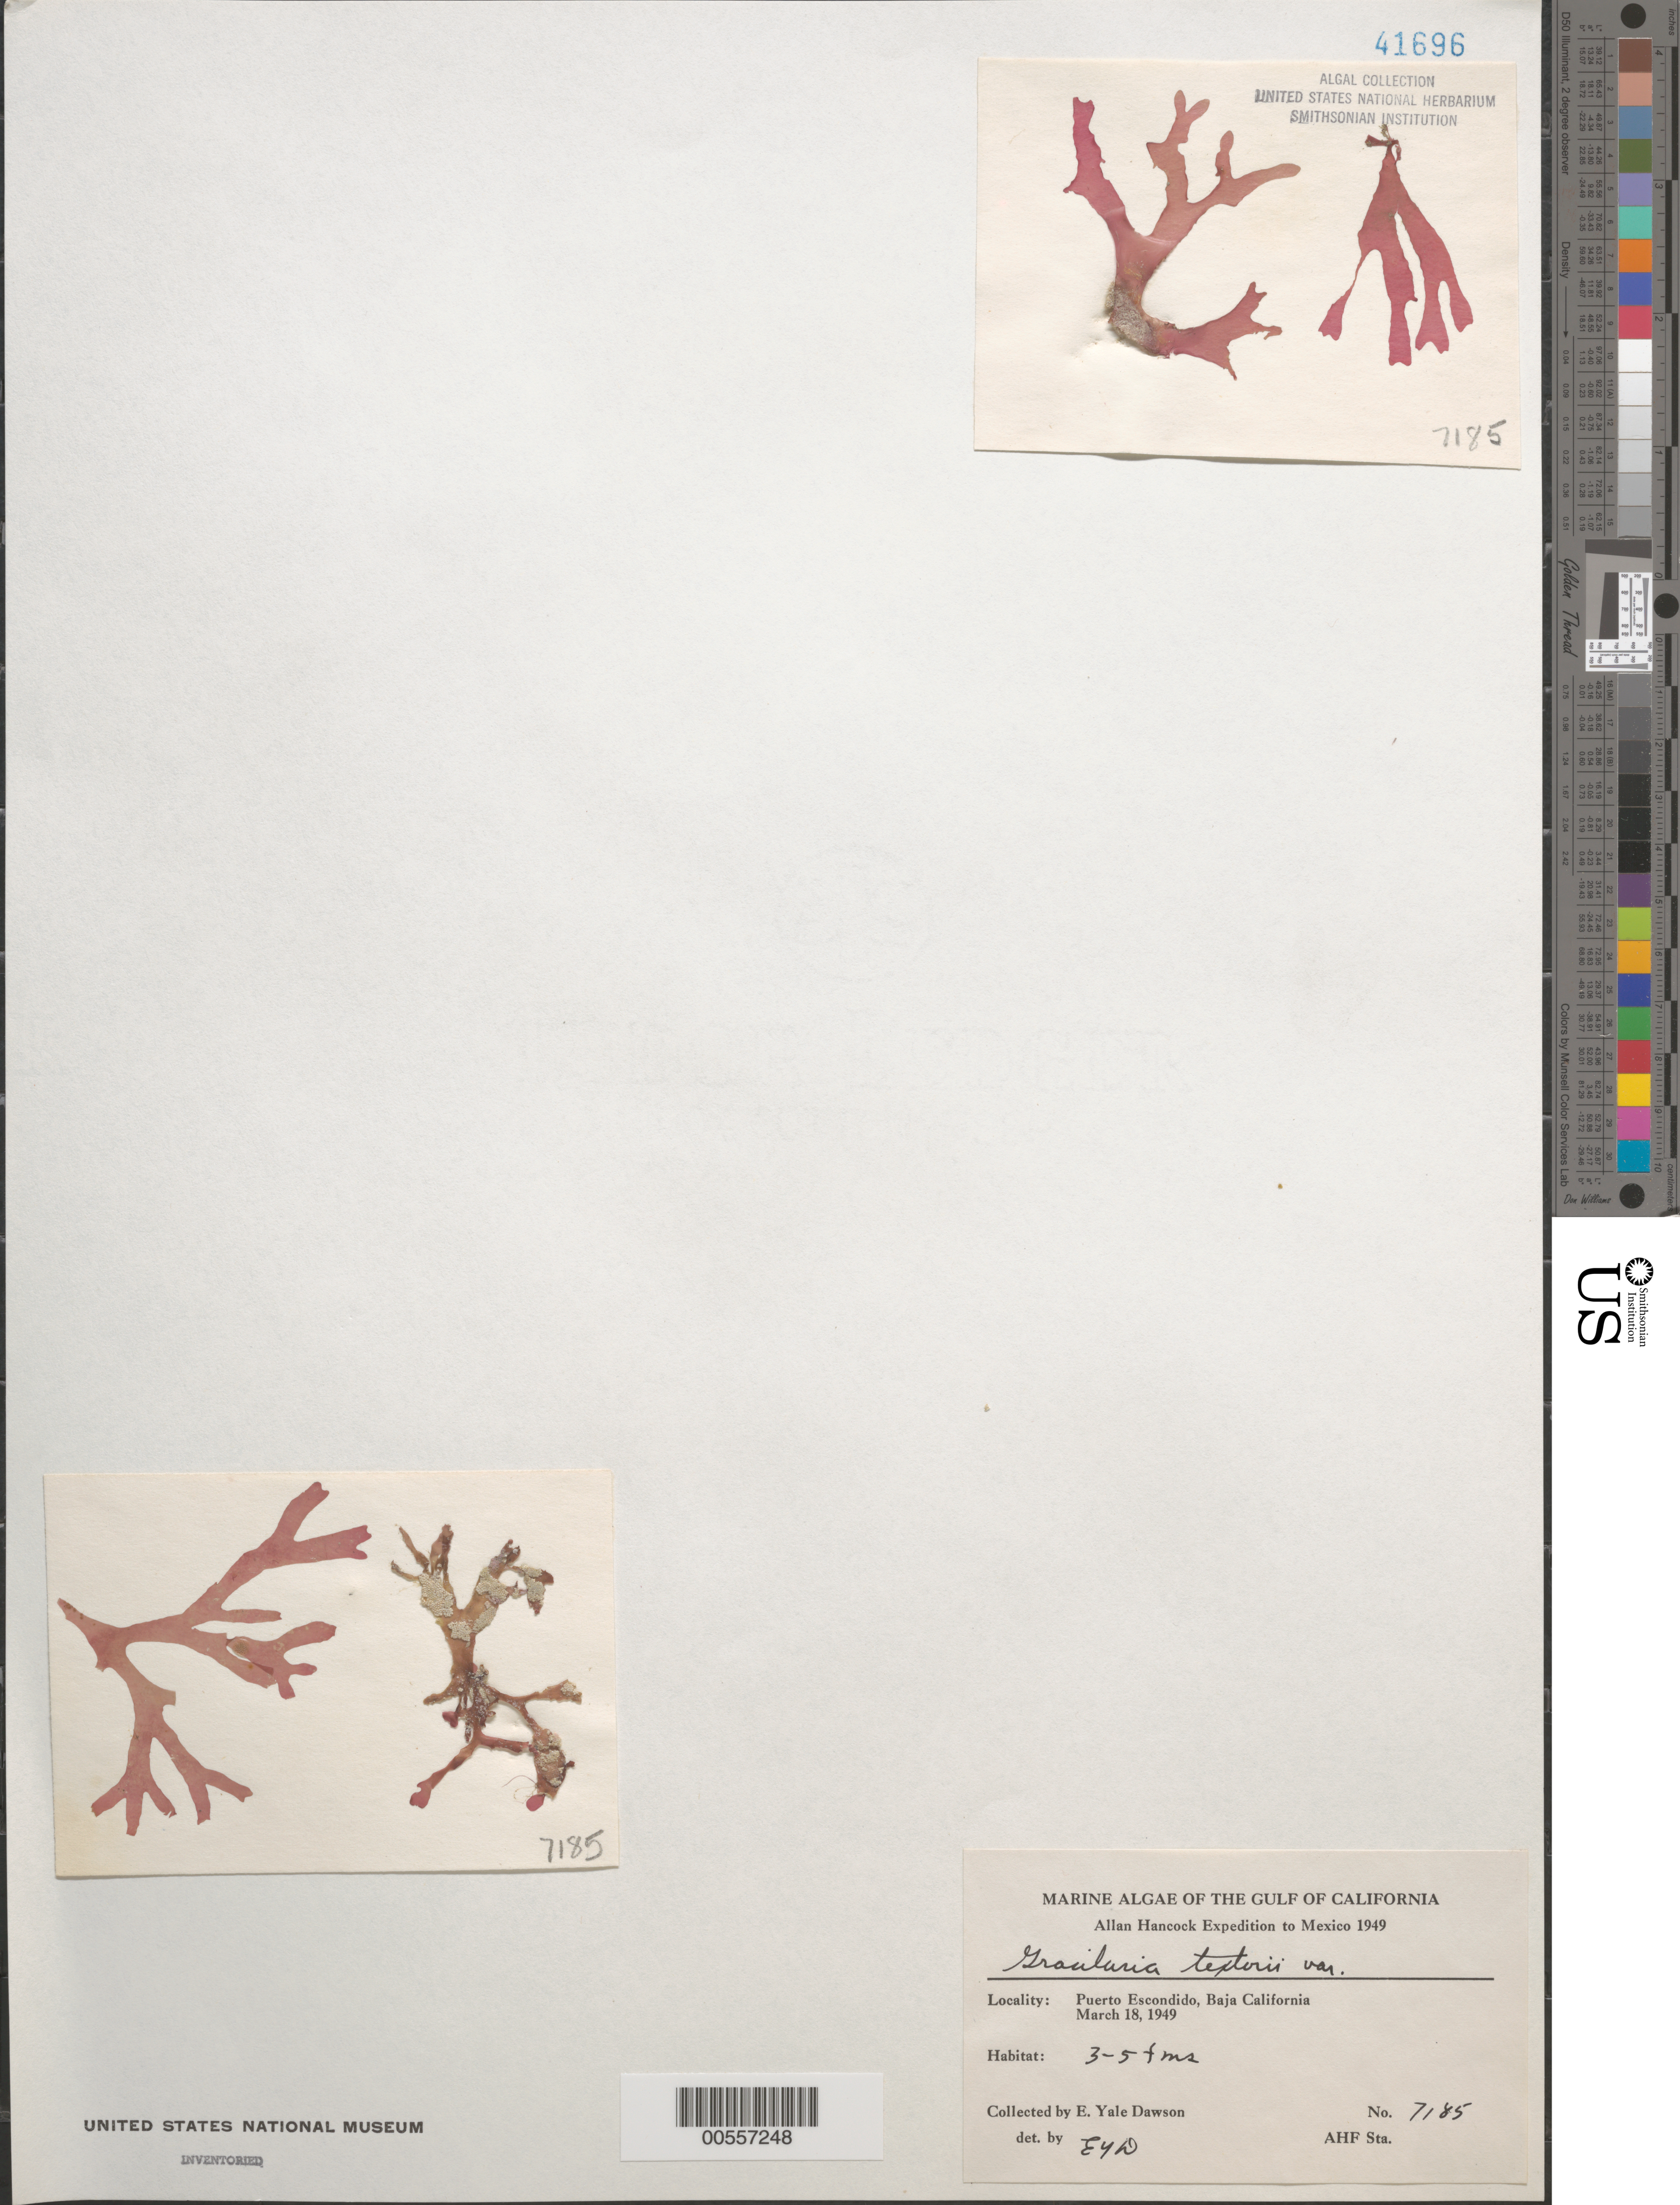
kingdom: Plantae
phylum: Rhodophyta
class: Florideophyceae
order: Gracilariales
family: Gracilariaceae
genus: Gracilaria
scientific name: Gracilaria textorii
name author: (Suringar) De Toni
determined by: Dawson, E. Y.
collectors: E. Y. Dawson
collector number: EYD 7185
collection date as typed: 18 Mar 1949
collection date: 1949-03-18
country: Mexico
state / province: Baja California Sur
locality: Puerto Escondido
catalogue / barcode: US 41696